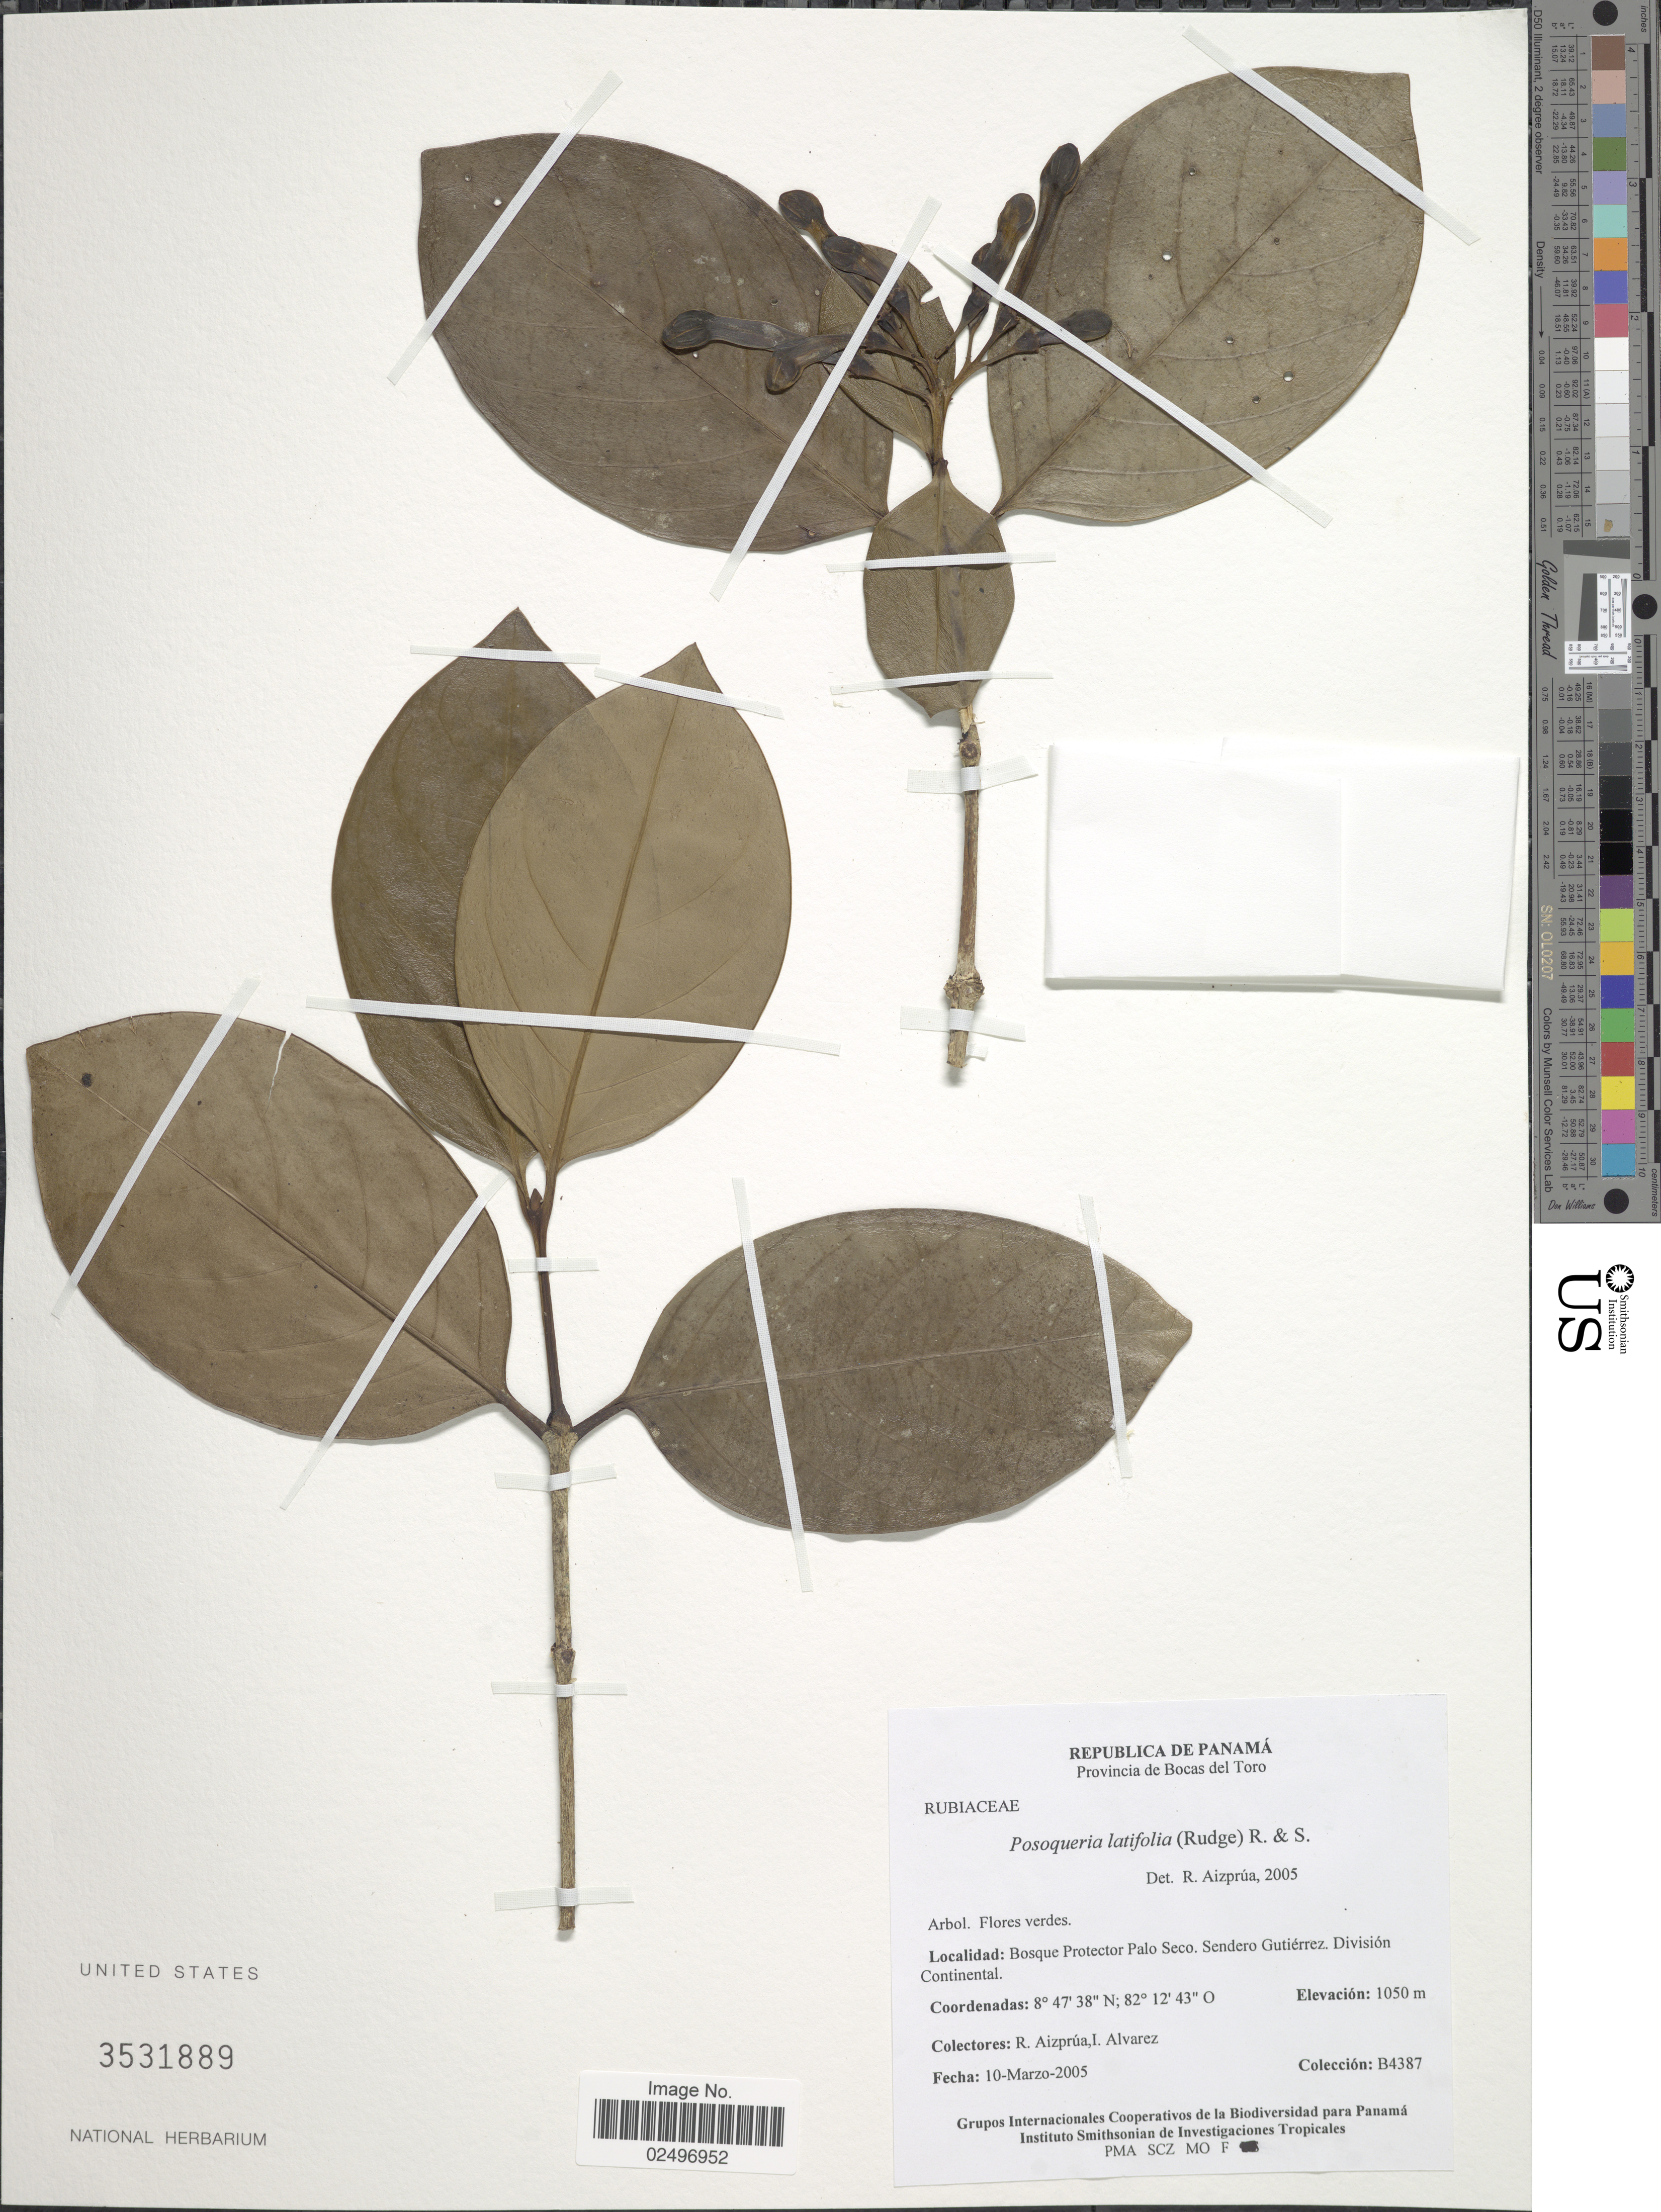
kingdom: Plantae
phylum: Tracheophyta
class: Magnoliopsida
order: Gentianales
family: Rubiaceae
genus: Posoqueria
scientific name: Posoqueria latifolia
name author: (Rudge) Roem. & Schult.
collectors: R. Aizprúa & I. Alvarez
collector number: B4387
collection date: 2005-03-10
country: Panama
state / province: Bocas del Toro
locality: Bosque Protector Palo seco. Sendero Gutiérrez. Division Continental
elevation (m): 1050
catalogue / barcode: US 3531889